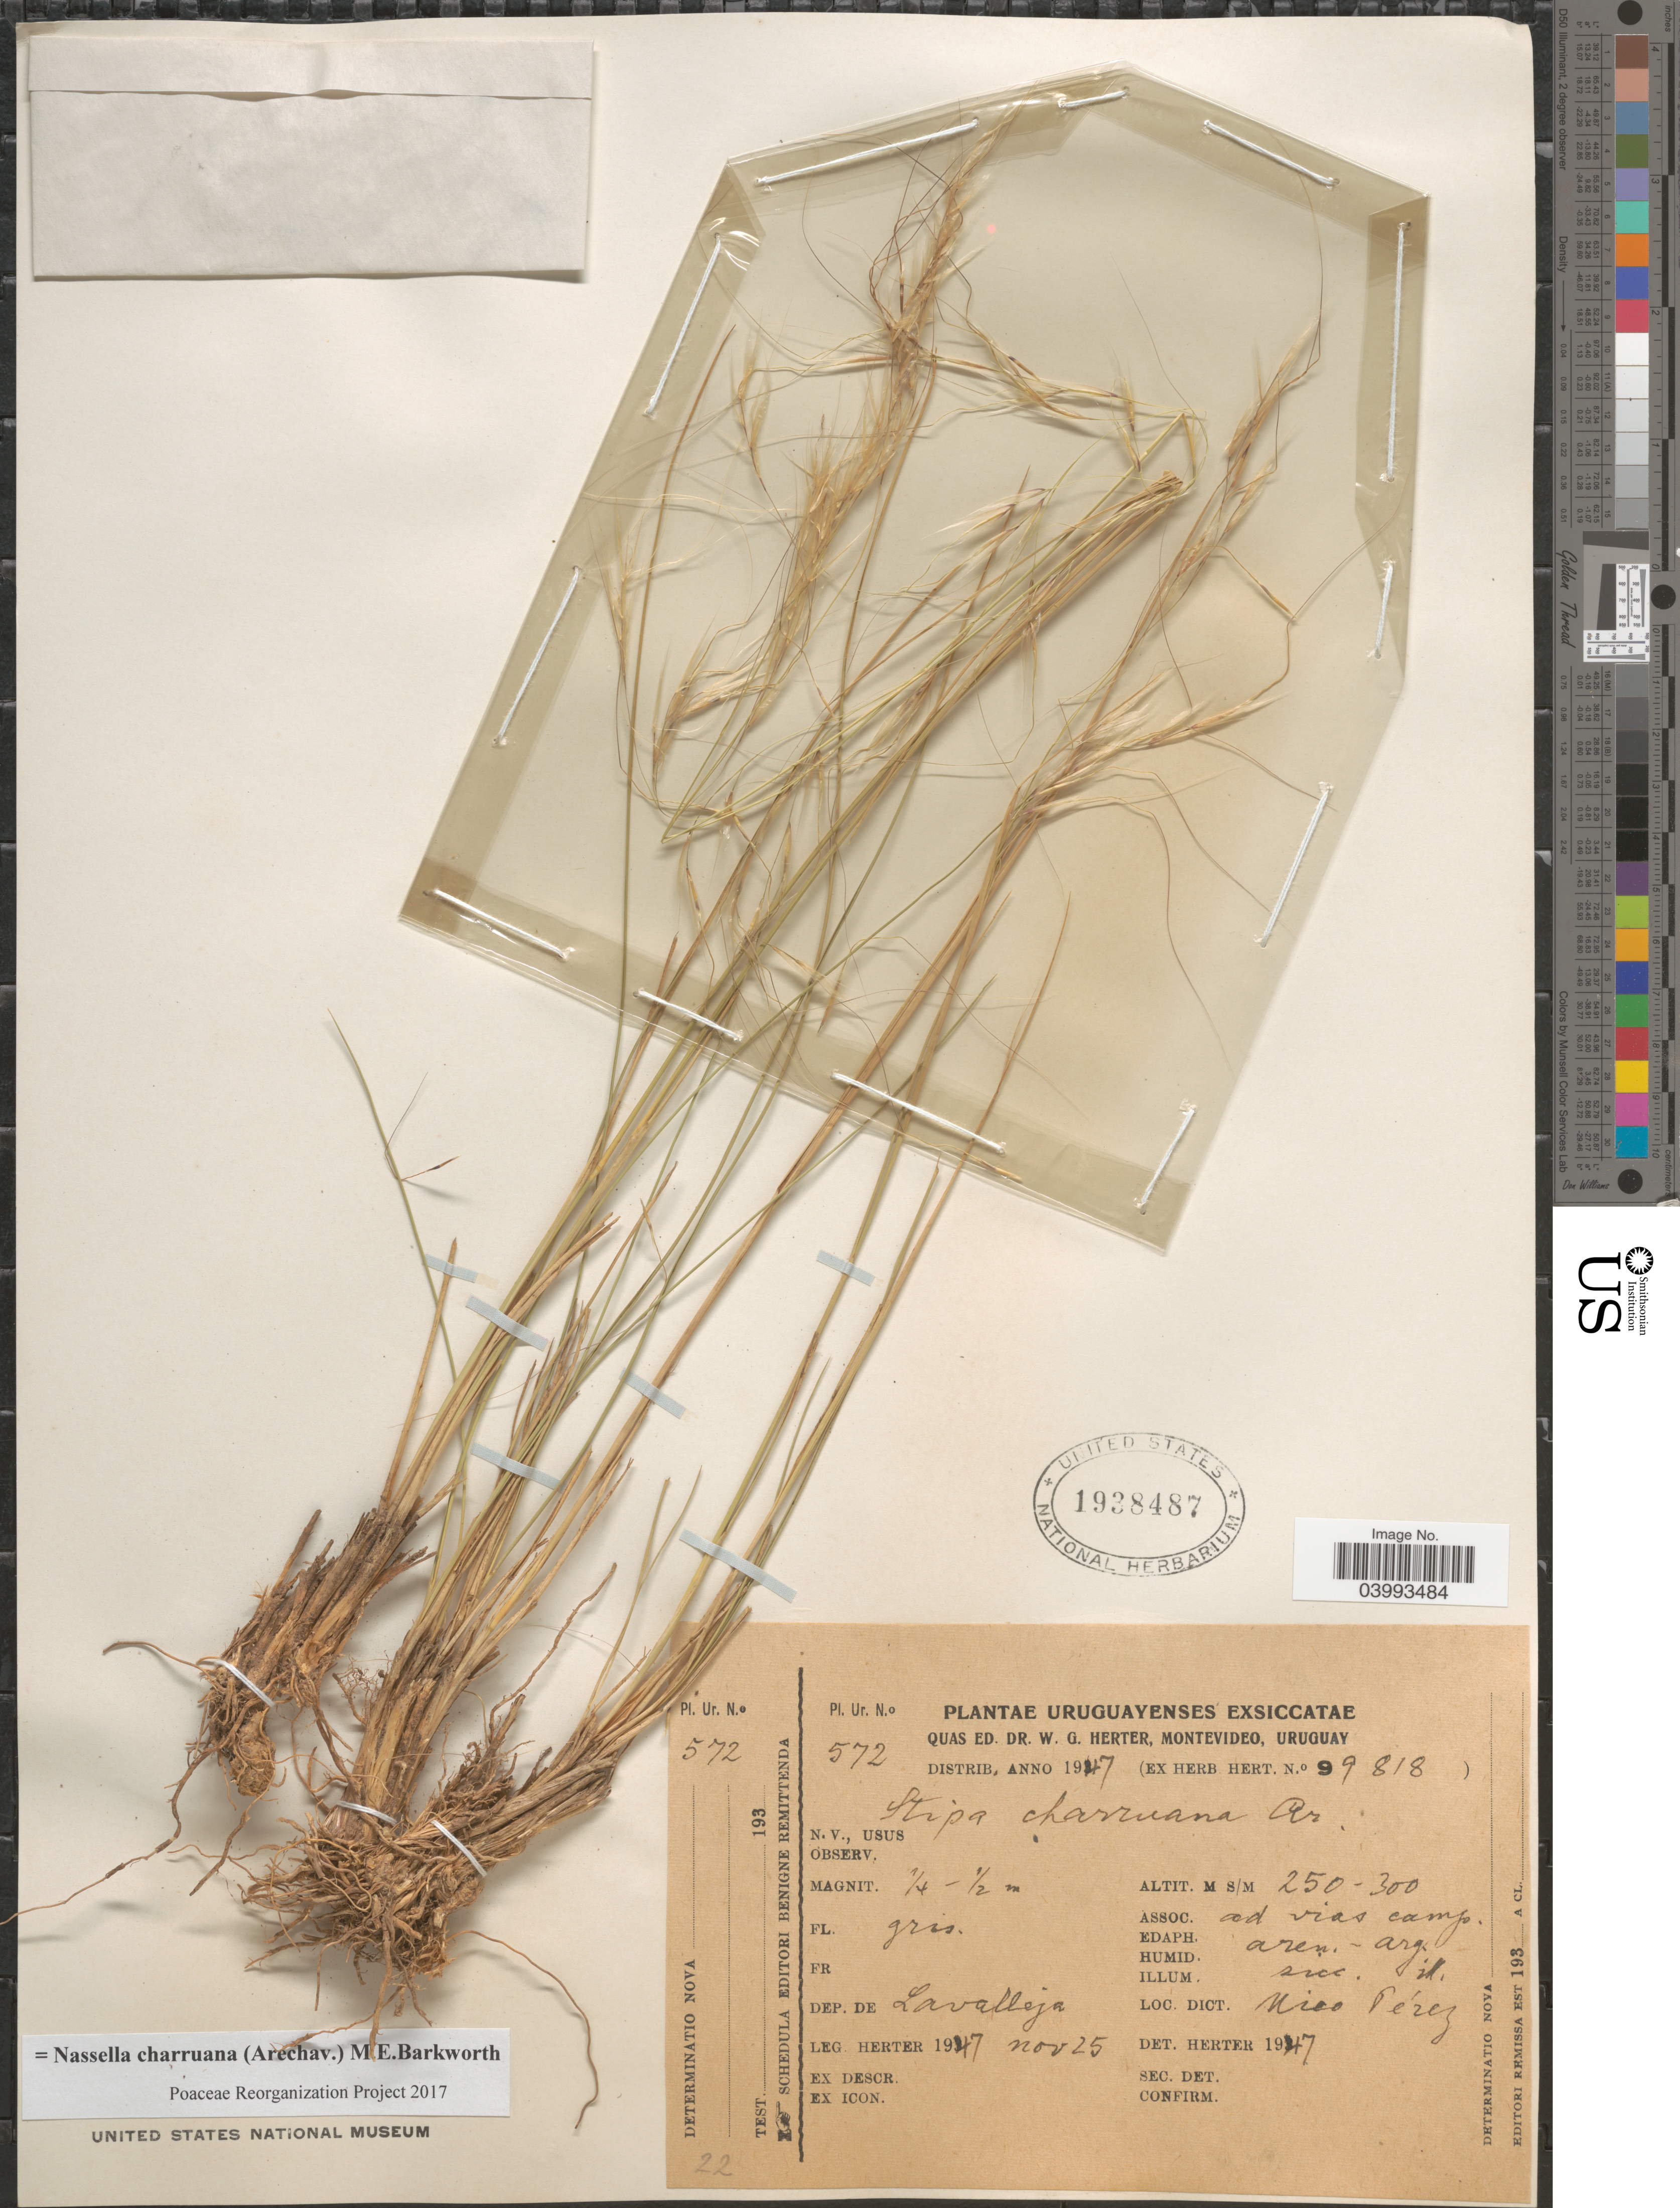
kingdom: Plantae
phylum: Tracheophyta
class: Liliopsida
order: Poales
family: Poaceae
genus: Nassella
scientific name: Nassella charruana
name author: (Arechav.) Barkworth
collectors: W. G. Herter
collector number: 572?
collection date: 1947-11-25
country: Uruguay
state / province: Lavalleja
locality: Dep. de Lavalleja. Dict. Nico Pérez.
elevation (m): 250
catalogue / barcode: US 1938487